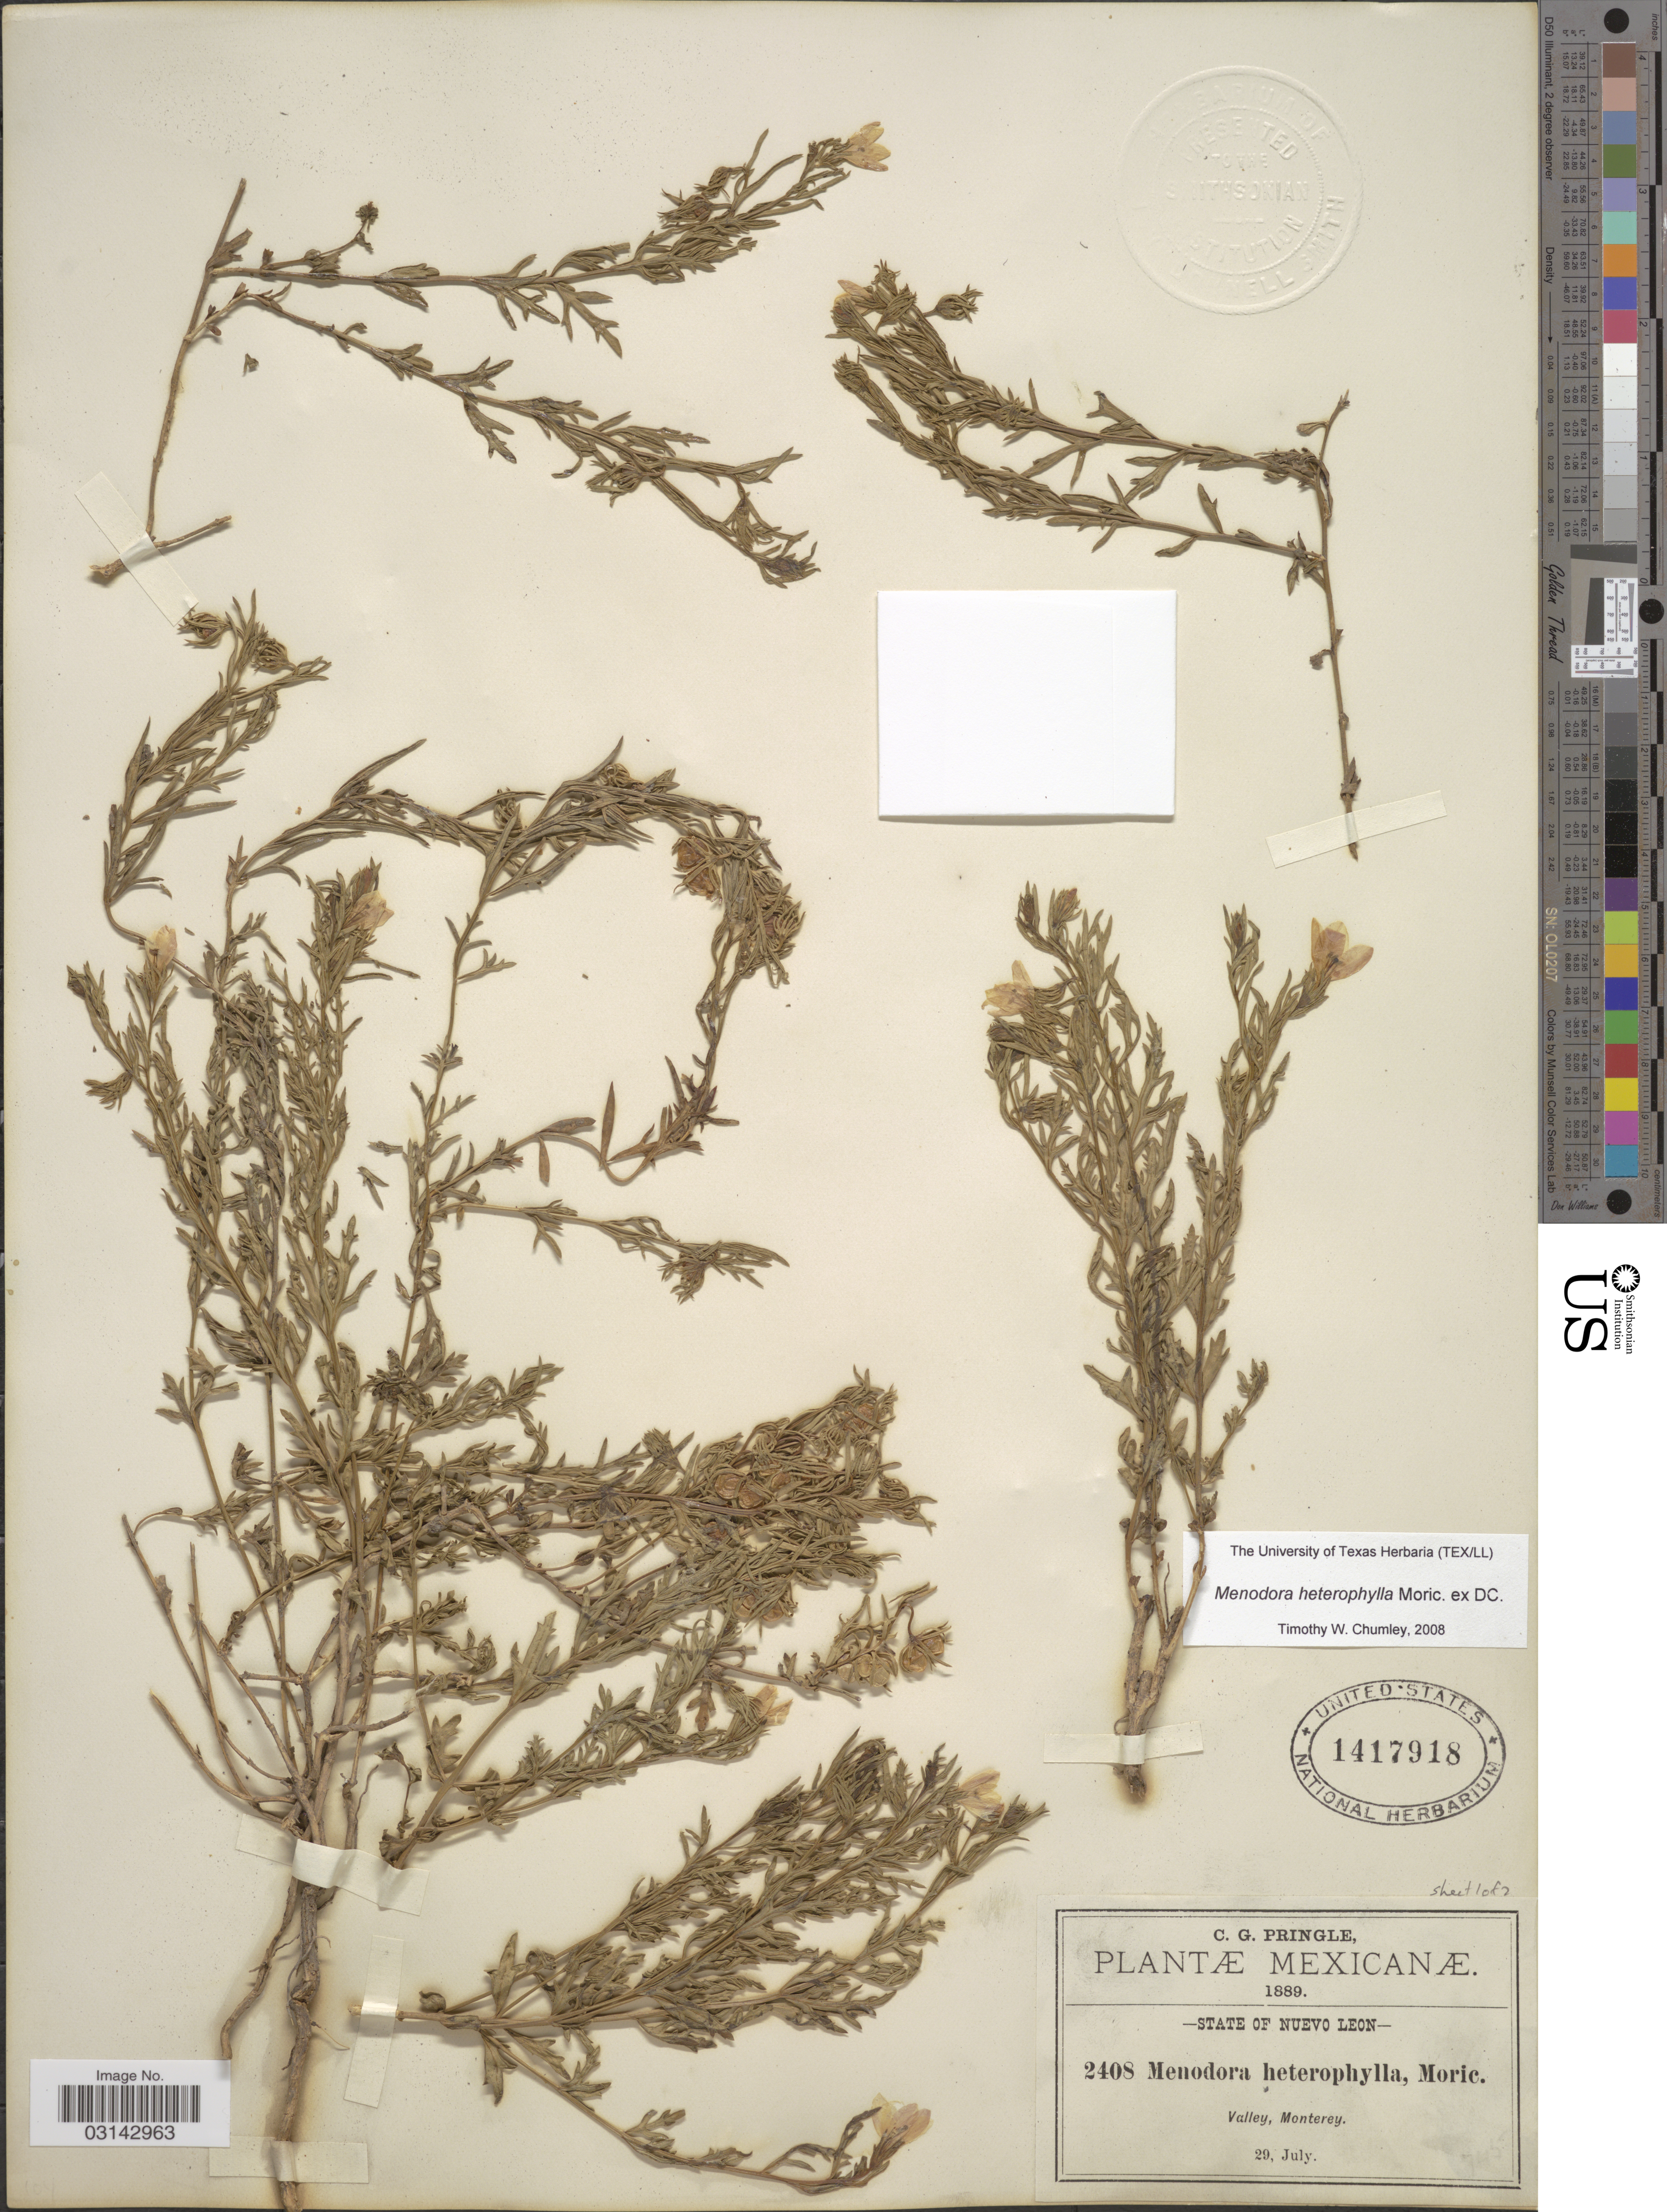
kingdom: Plantae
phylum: Tracheophyta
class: Magnoliopsida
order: Lamiales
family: Oleaceae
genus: Menodora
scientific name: Menodora heterophylla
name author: Moric. ex A. DC.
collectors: C. G. Pringle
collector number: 2408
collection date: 1889-07-29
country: Mexico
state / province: Nuevo León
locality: Valley, Monterey.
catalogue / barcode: US 1417918